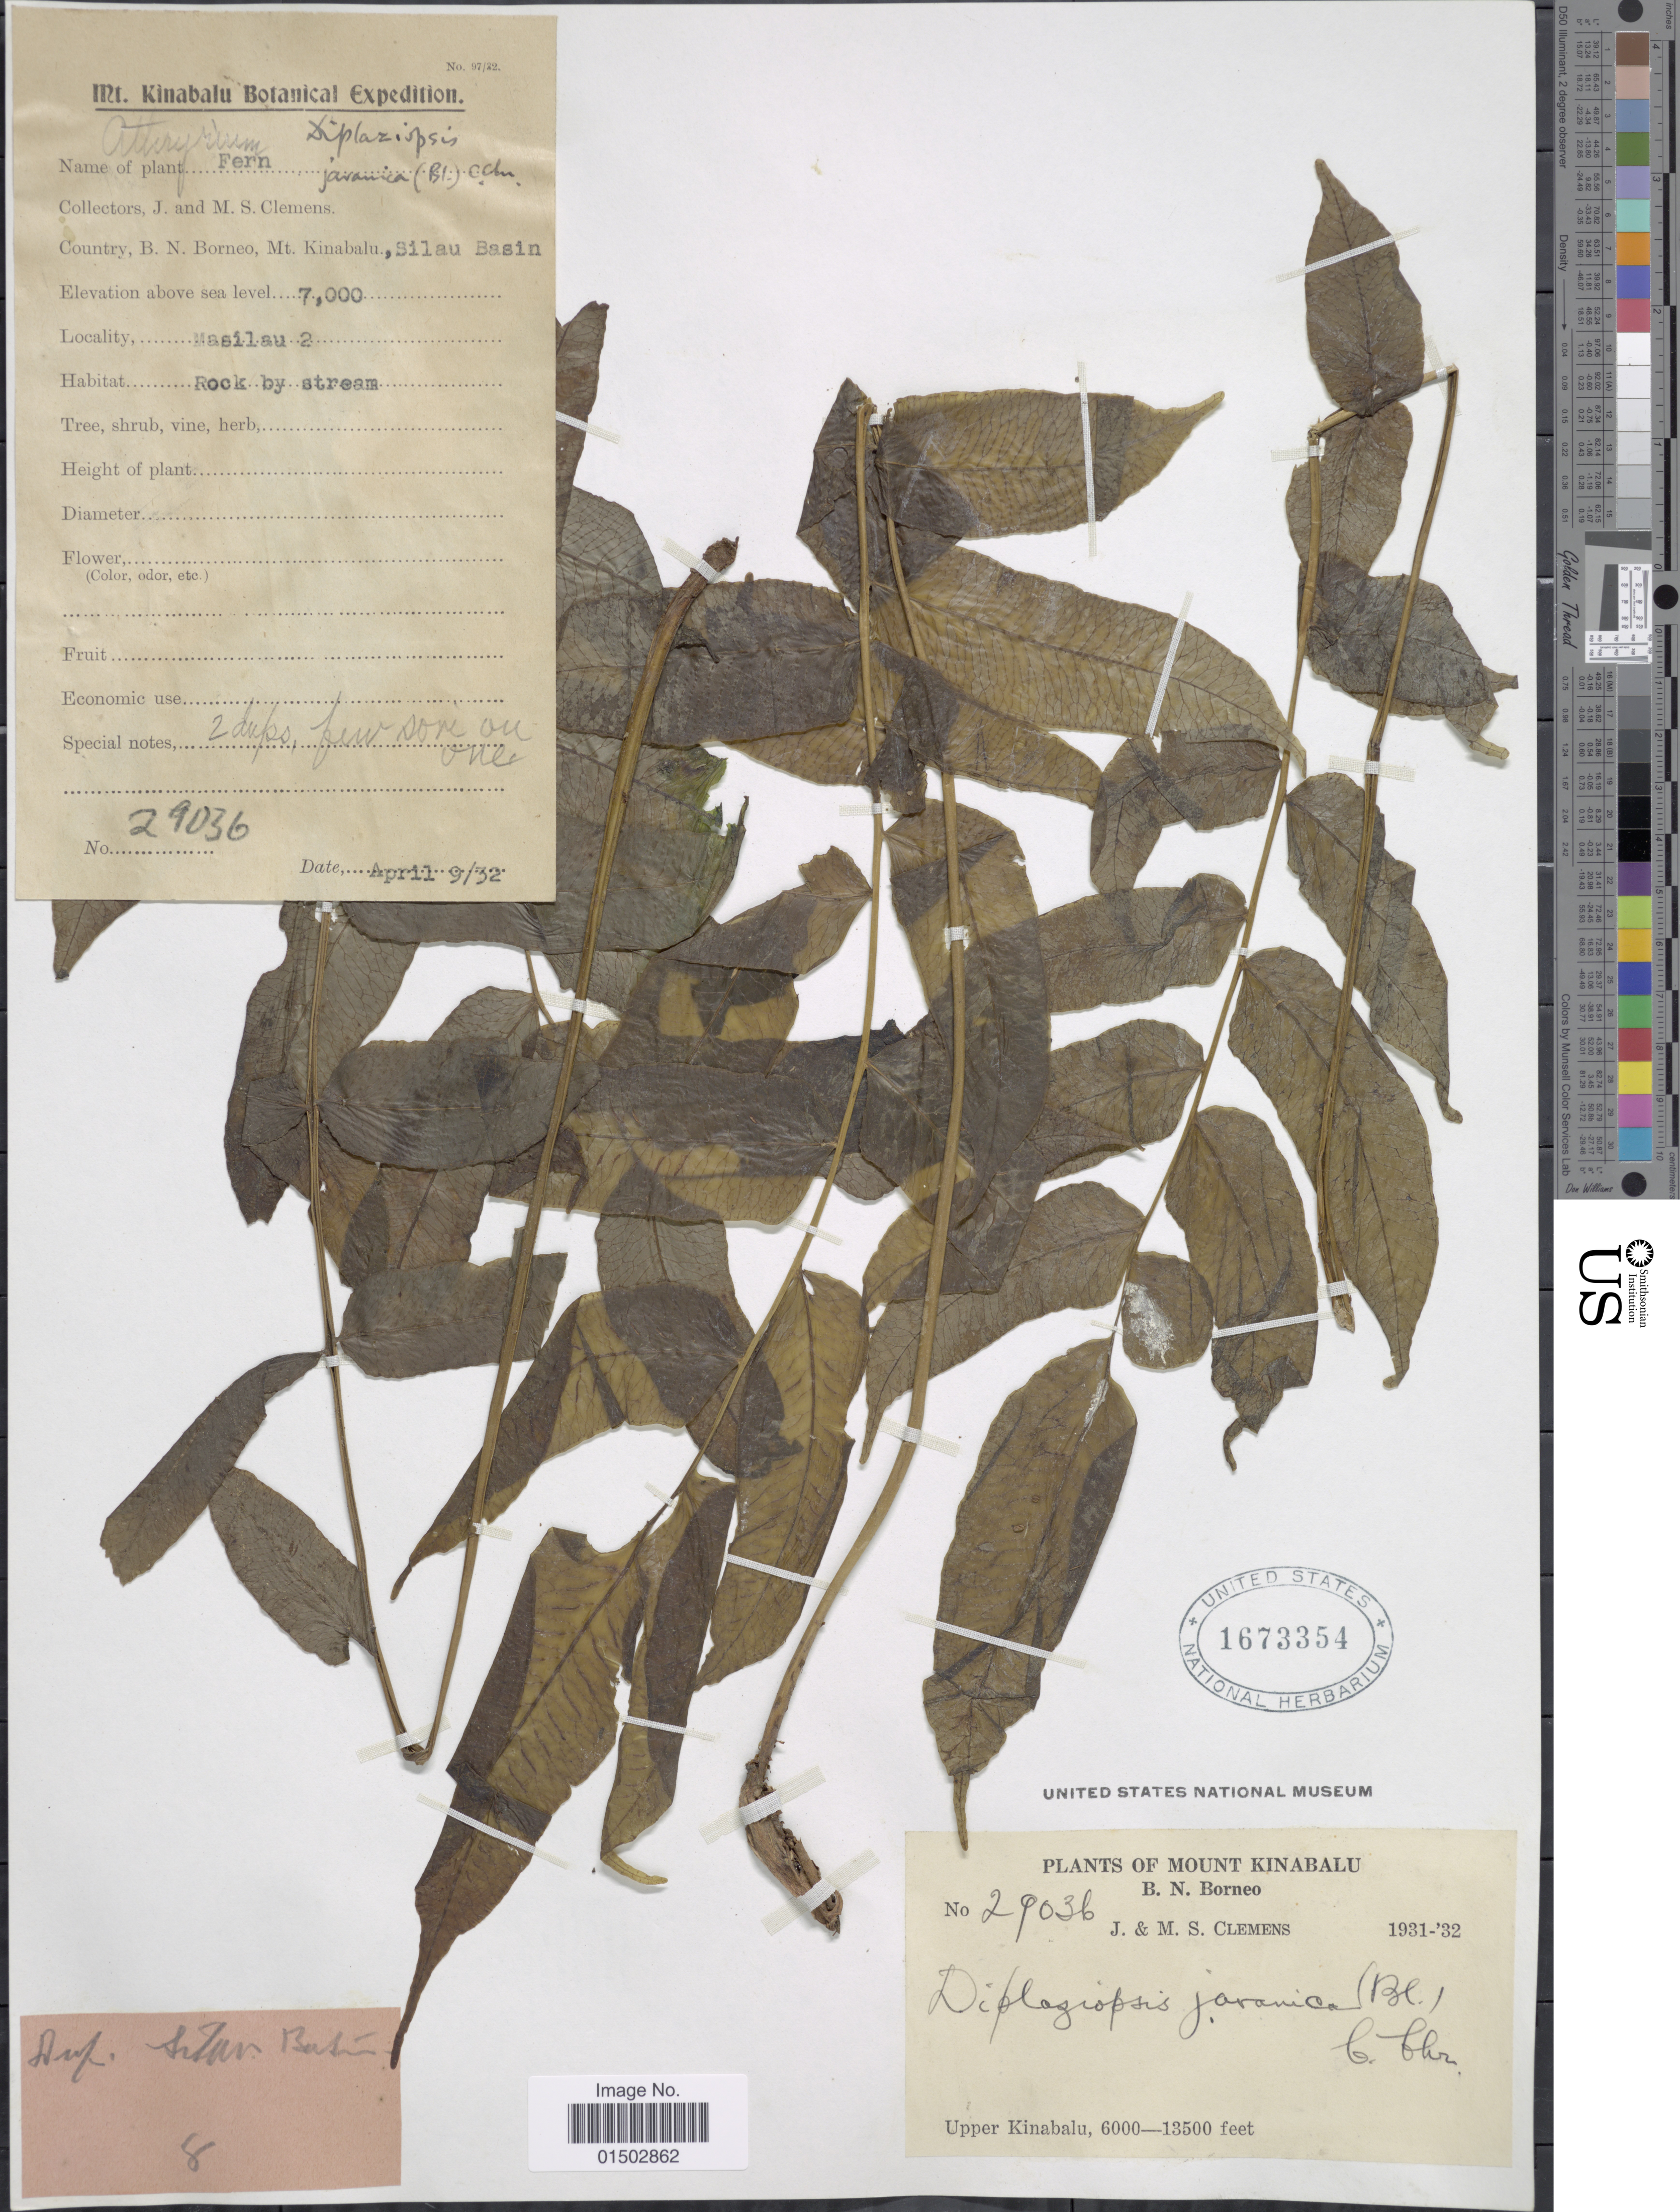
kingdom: Plantae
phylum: Tracheophyta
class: Polypodiopsida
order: Polypodiales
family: Diplaziopsidaceae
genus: Diplaziopsis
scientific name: Diplaziopsis javanica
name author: (Blume) C. Chr.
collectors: J. Clemens & M. S. Clemens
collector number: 29036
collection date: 1932-04-09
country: Malaysia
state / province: Sabah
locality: Upper Kinabulu, B.N. Borneo, Masilau 2. Mt. Kinabalu.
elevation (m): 2134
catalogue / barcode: US 1673354